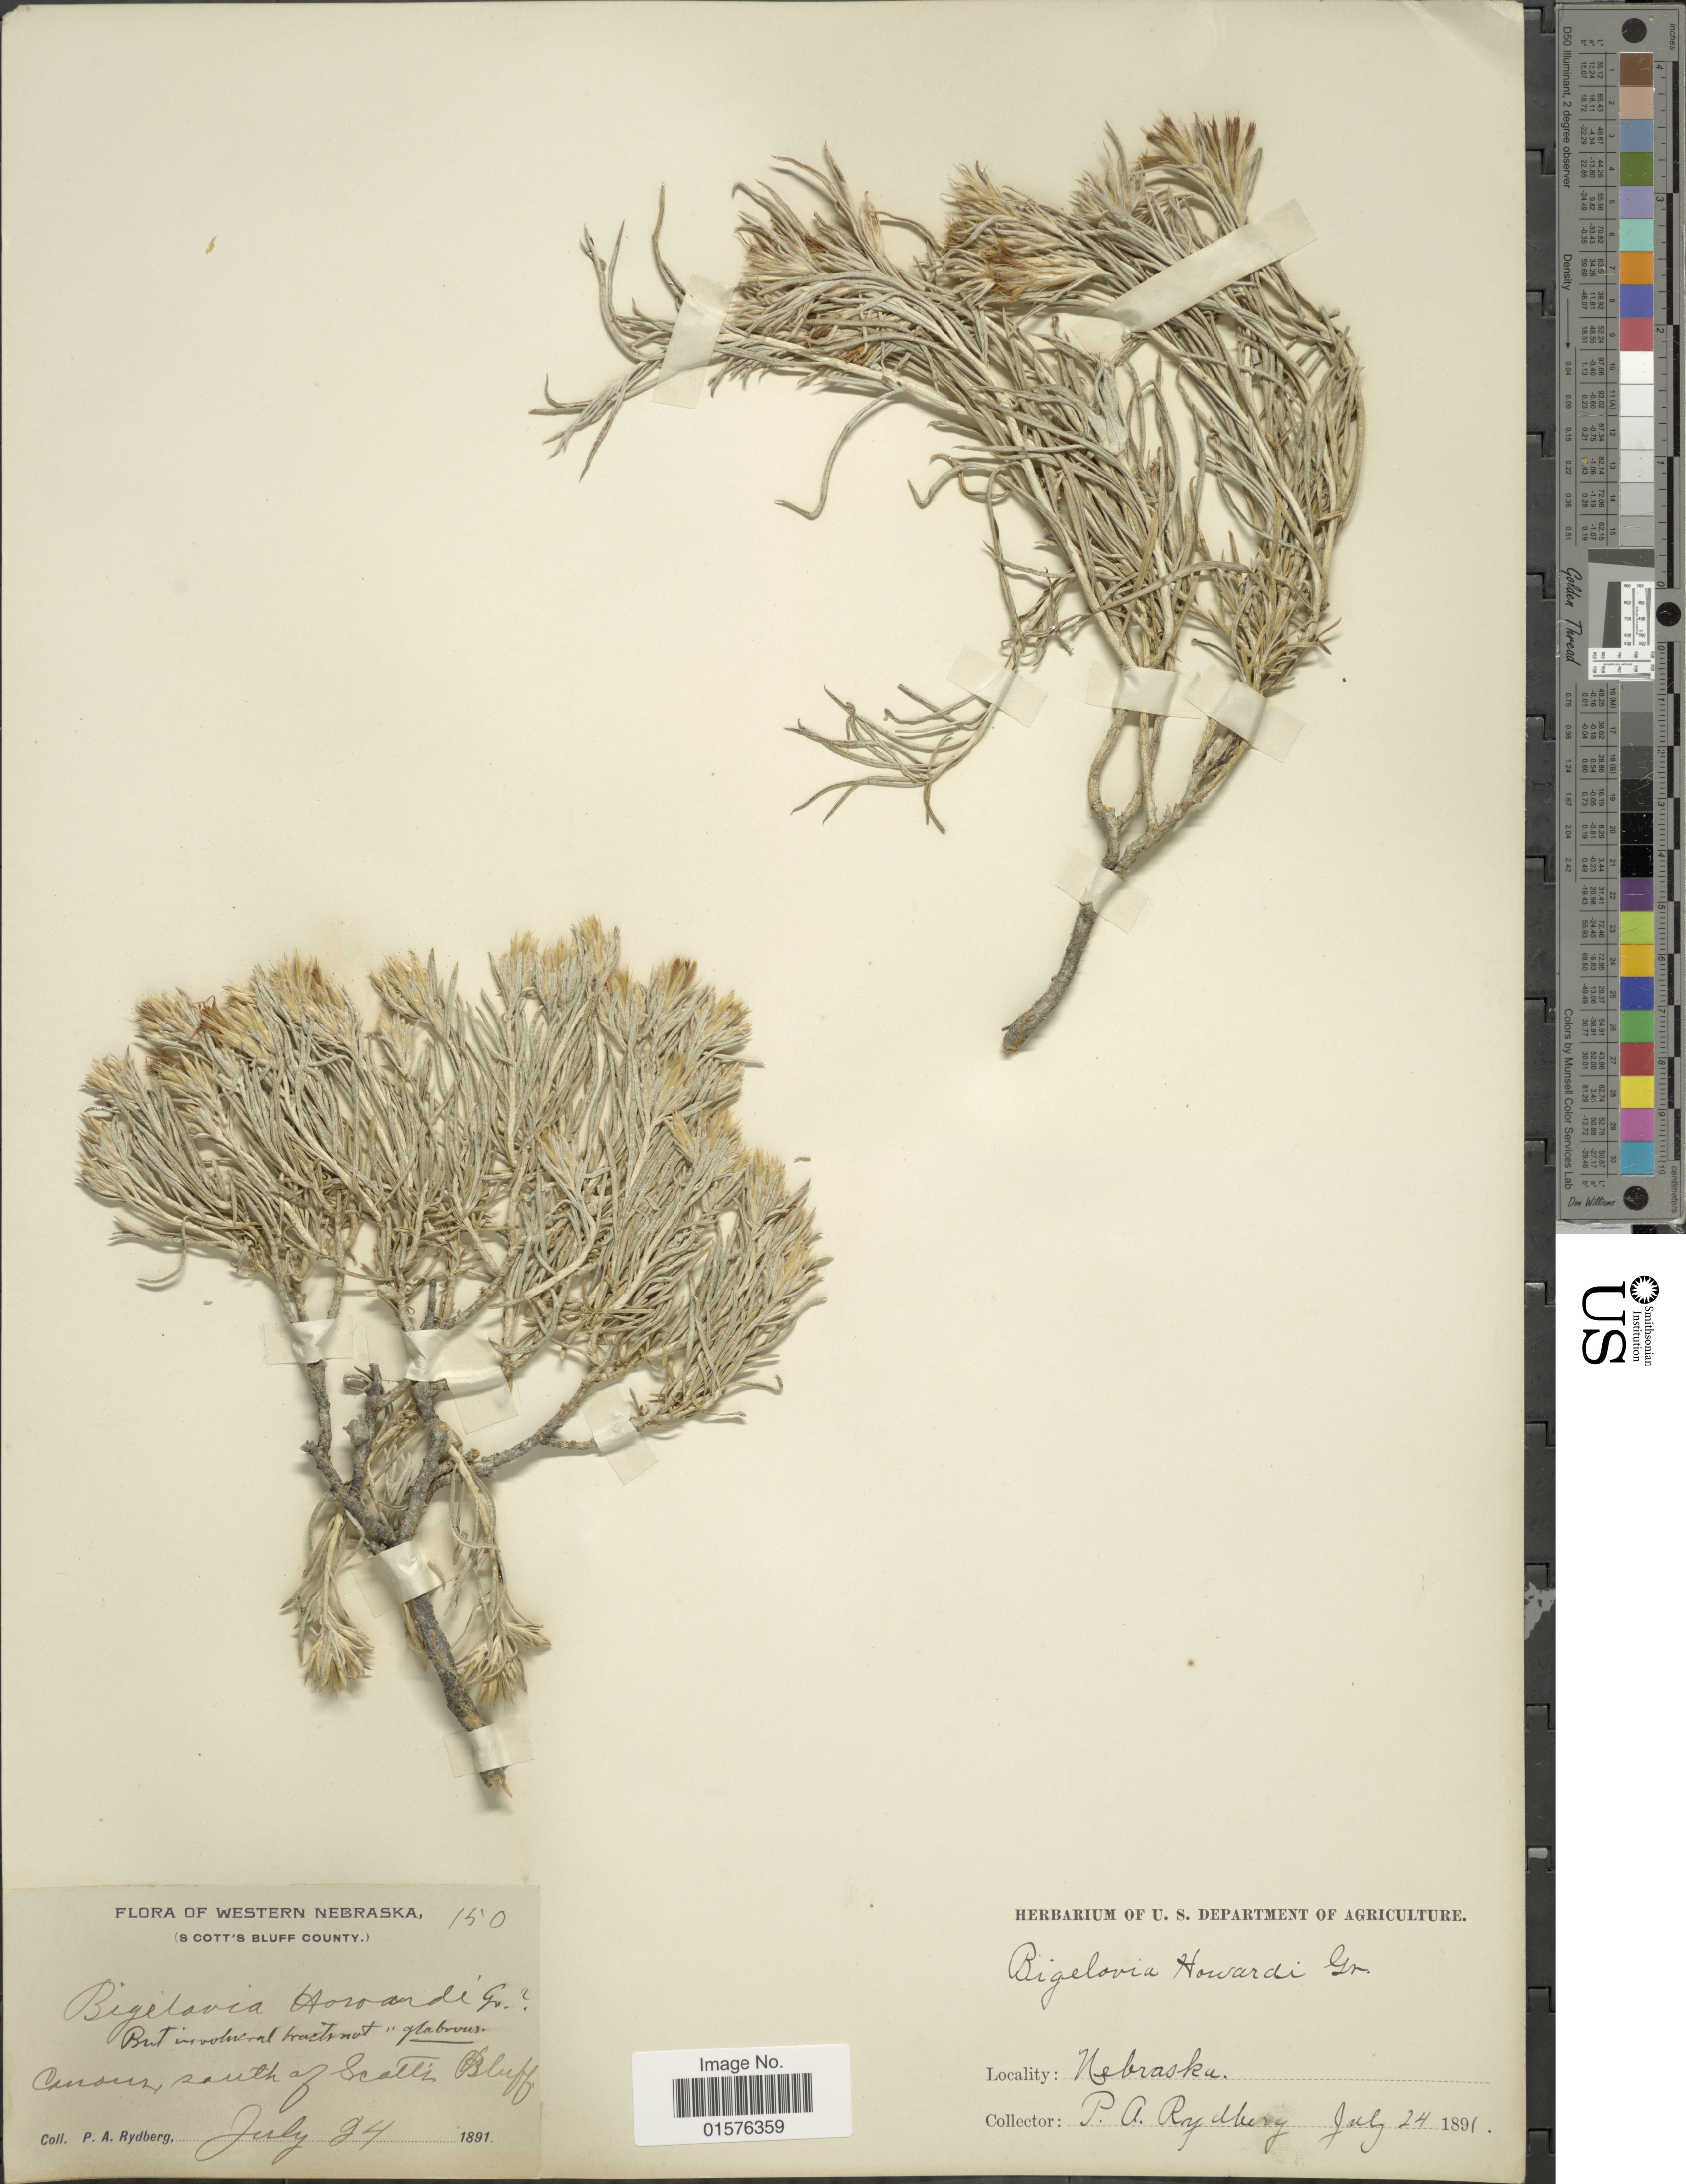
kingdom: Plantae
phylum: Tracheophyta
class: Magnoliopsida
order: Asterales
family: Asteraceae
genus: Ericameria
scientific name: Ericameria parryi var. howardii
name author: (A. Gray) G.L. Nesom & G.I. Baird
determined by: Urbatsch, Lowell E., Curator (LSU), Louisiana State University (UNITED STATES)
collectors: P. A. Rydberg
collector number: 150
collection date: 1891-07-24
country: United States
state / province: Nebraska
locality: Western Nebraska, Scott's Bluff County, Canons, south of Scott's Bluff.